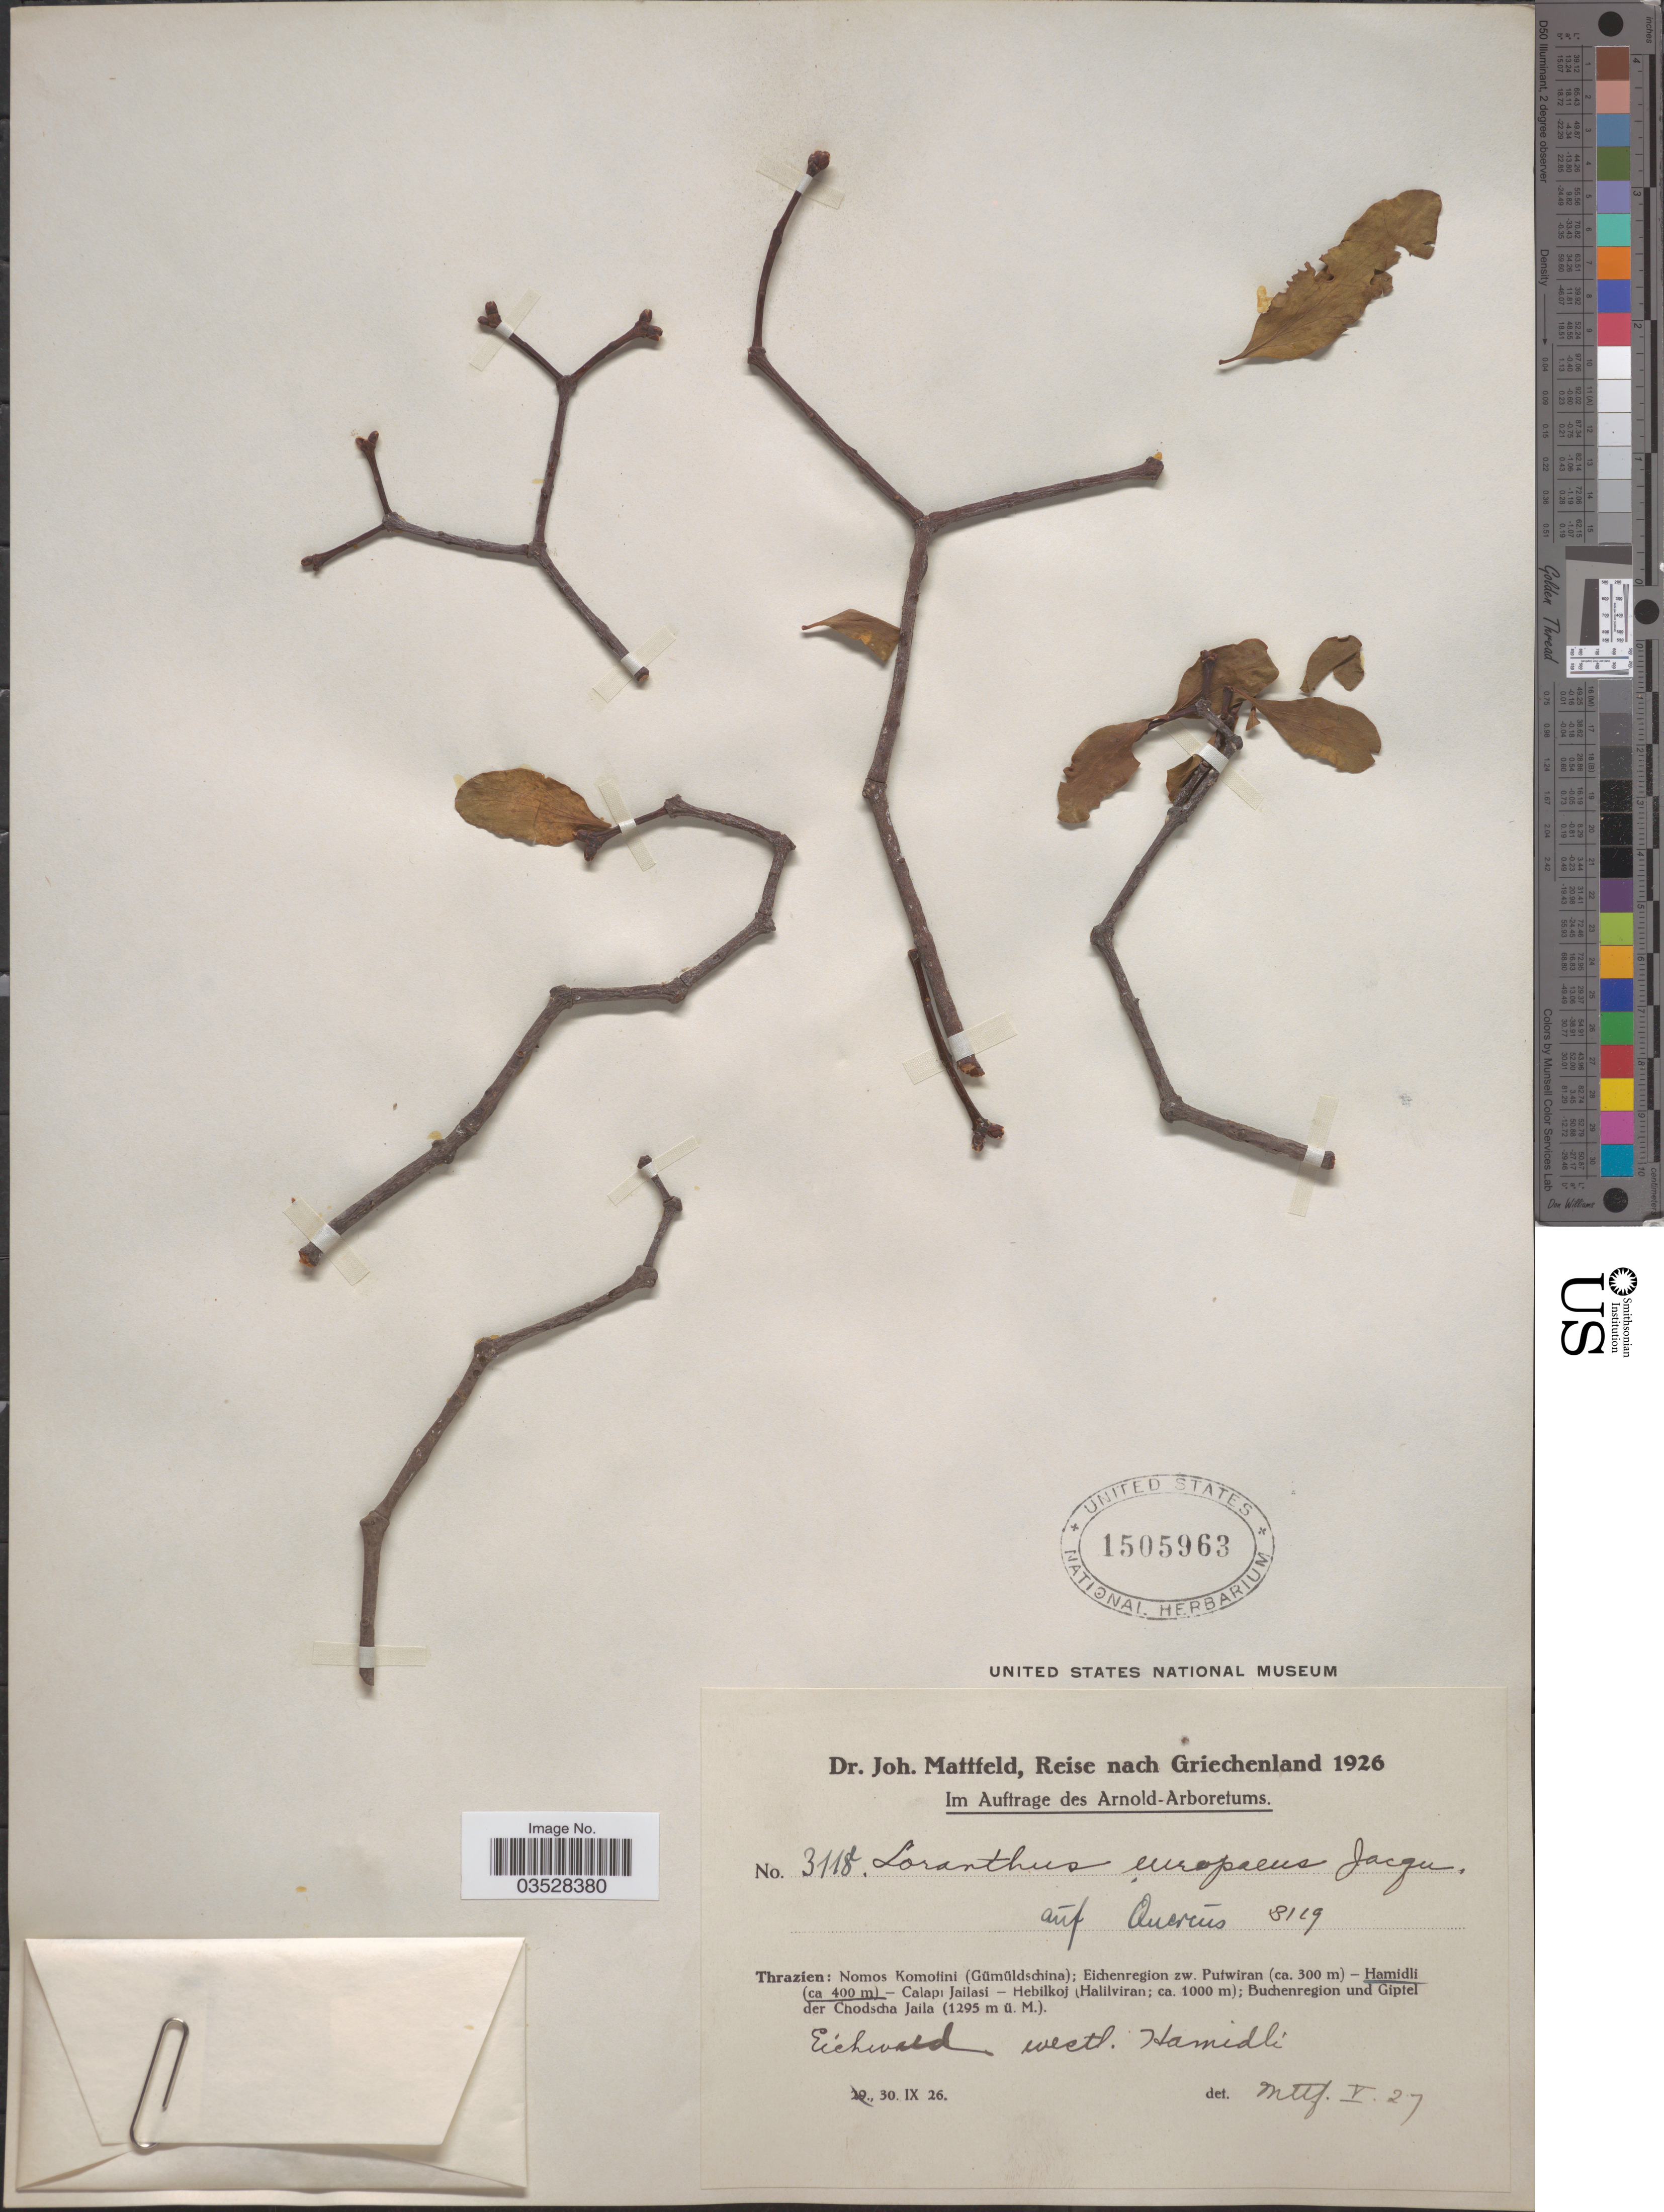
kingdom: Plantae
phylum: Tracheophyta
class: Magnoliopsida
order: Santalales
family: Loranthaceae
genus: Loranthus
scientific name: Loranthus europaeus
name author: Jacq.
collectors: J. Mattfeld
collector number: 3118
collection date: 1926-09-30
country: Greece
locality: Thrazien: Nomos Komotini (Gümüldschina); Eichenregion zw. Putwiran-Hamidli-Calap: Jailasi - Hebilkoj (Halilviran); Buchenregion und Gipfel der Chodscha Jaila. Eichward westl. Hamidli.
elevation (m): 300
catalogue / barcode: US 1505963